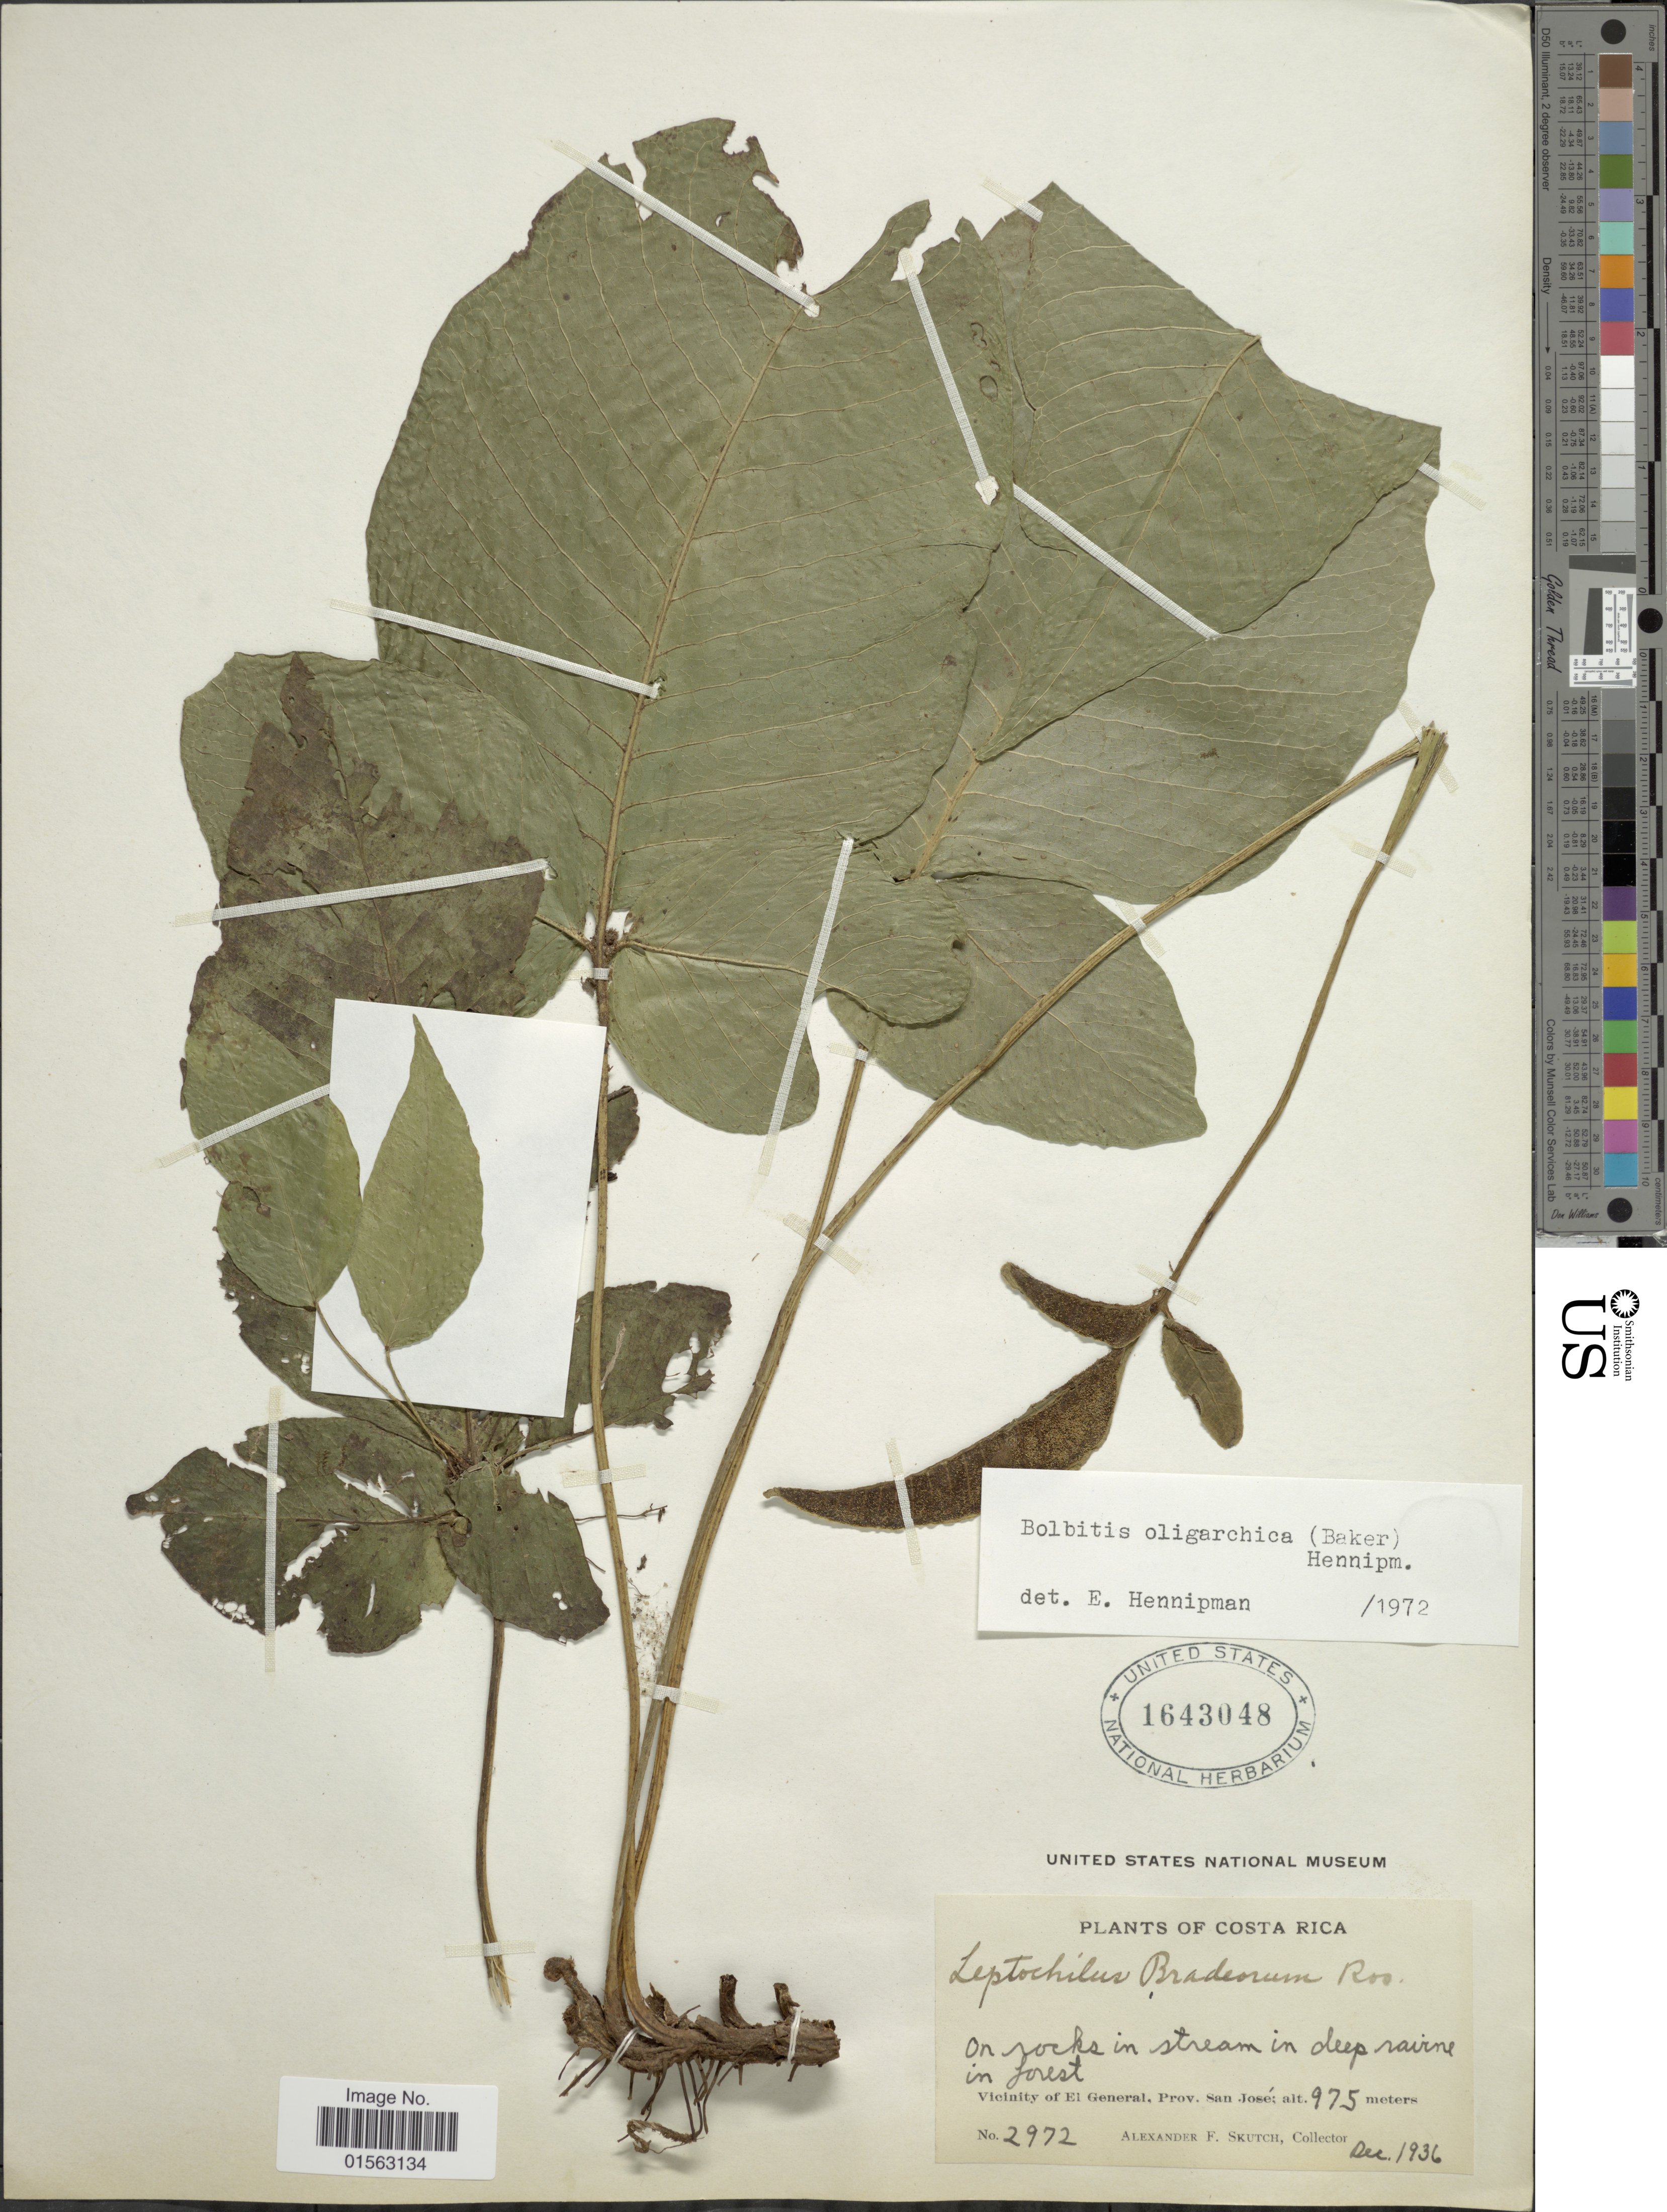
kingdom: Plantae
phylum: Tracheophyta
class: Polypodiopsida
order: Polypodiales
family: Dryopteridaceae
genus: Mickelia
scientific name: Mickelia oligarchica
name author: (Baker) R.C. Moran et al.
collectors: A. F. Skutch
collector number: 2972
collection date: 1936-12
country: Costa Rica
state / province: San José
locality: Costa Rica, on rocks in stream in deep ravine in forest, Vicinity of El General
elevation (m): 975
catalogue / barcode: US 1643048